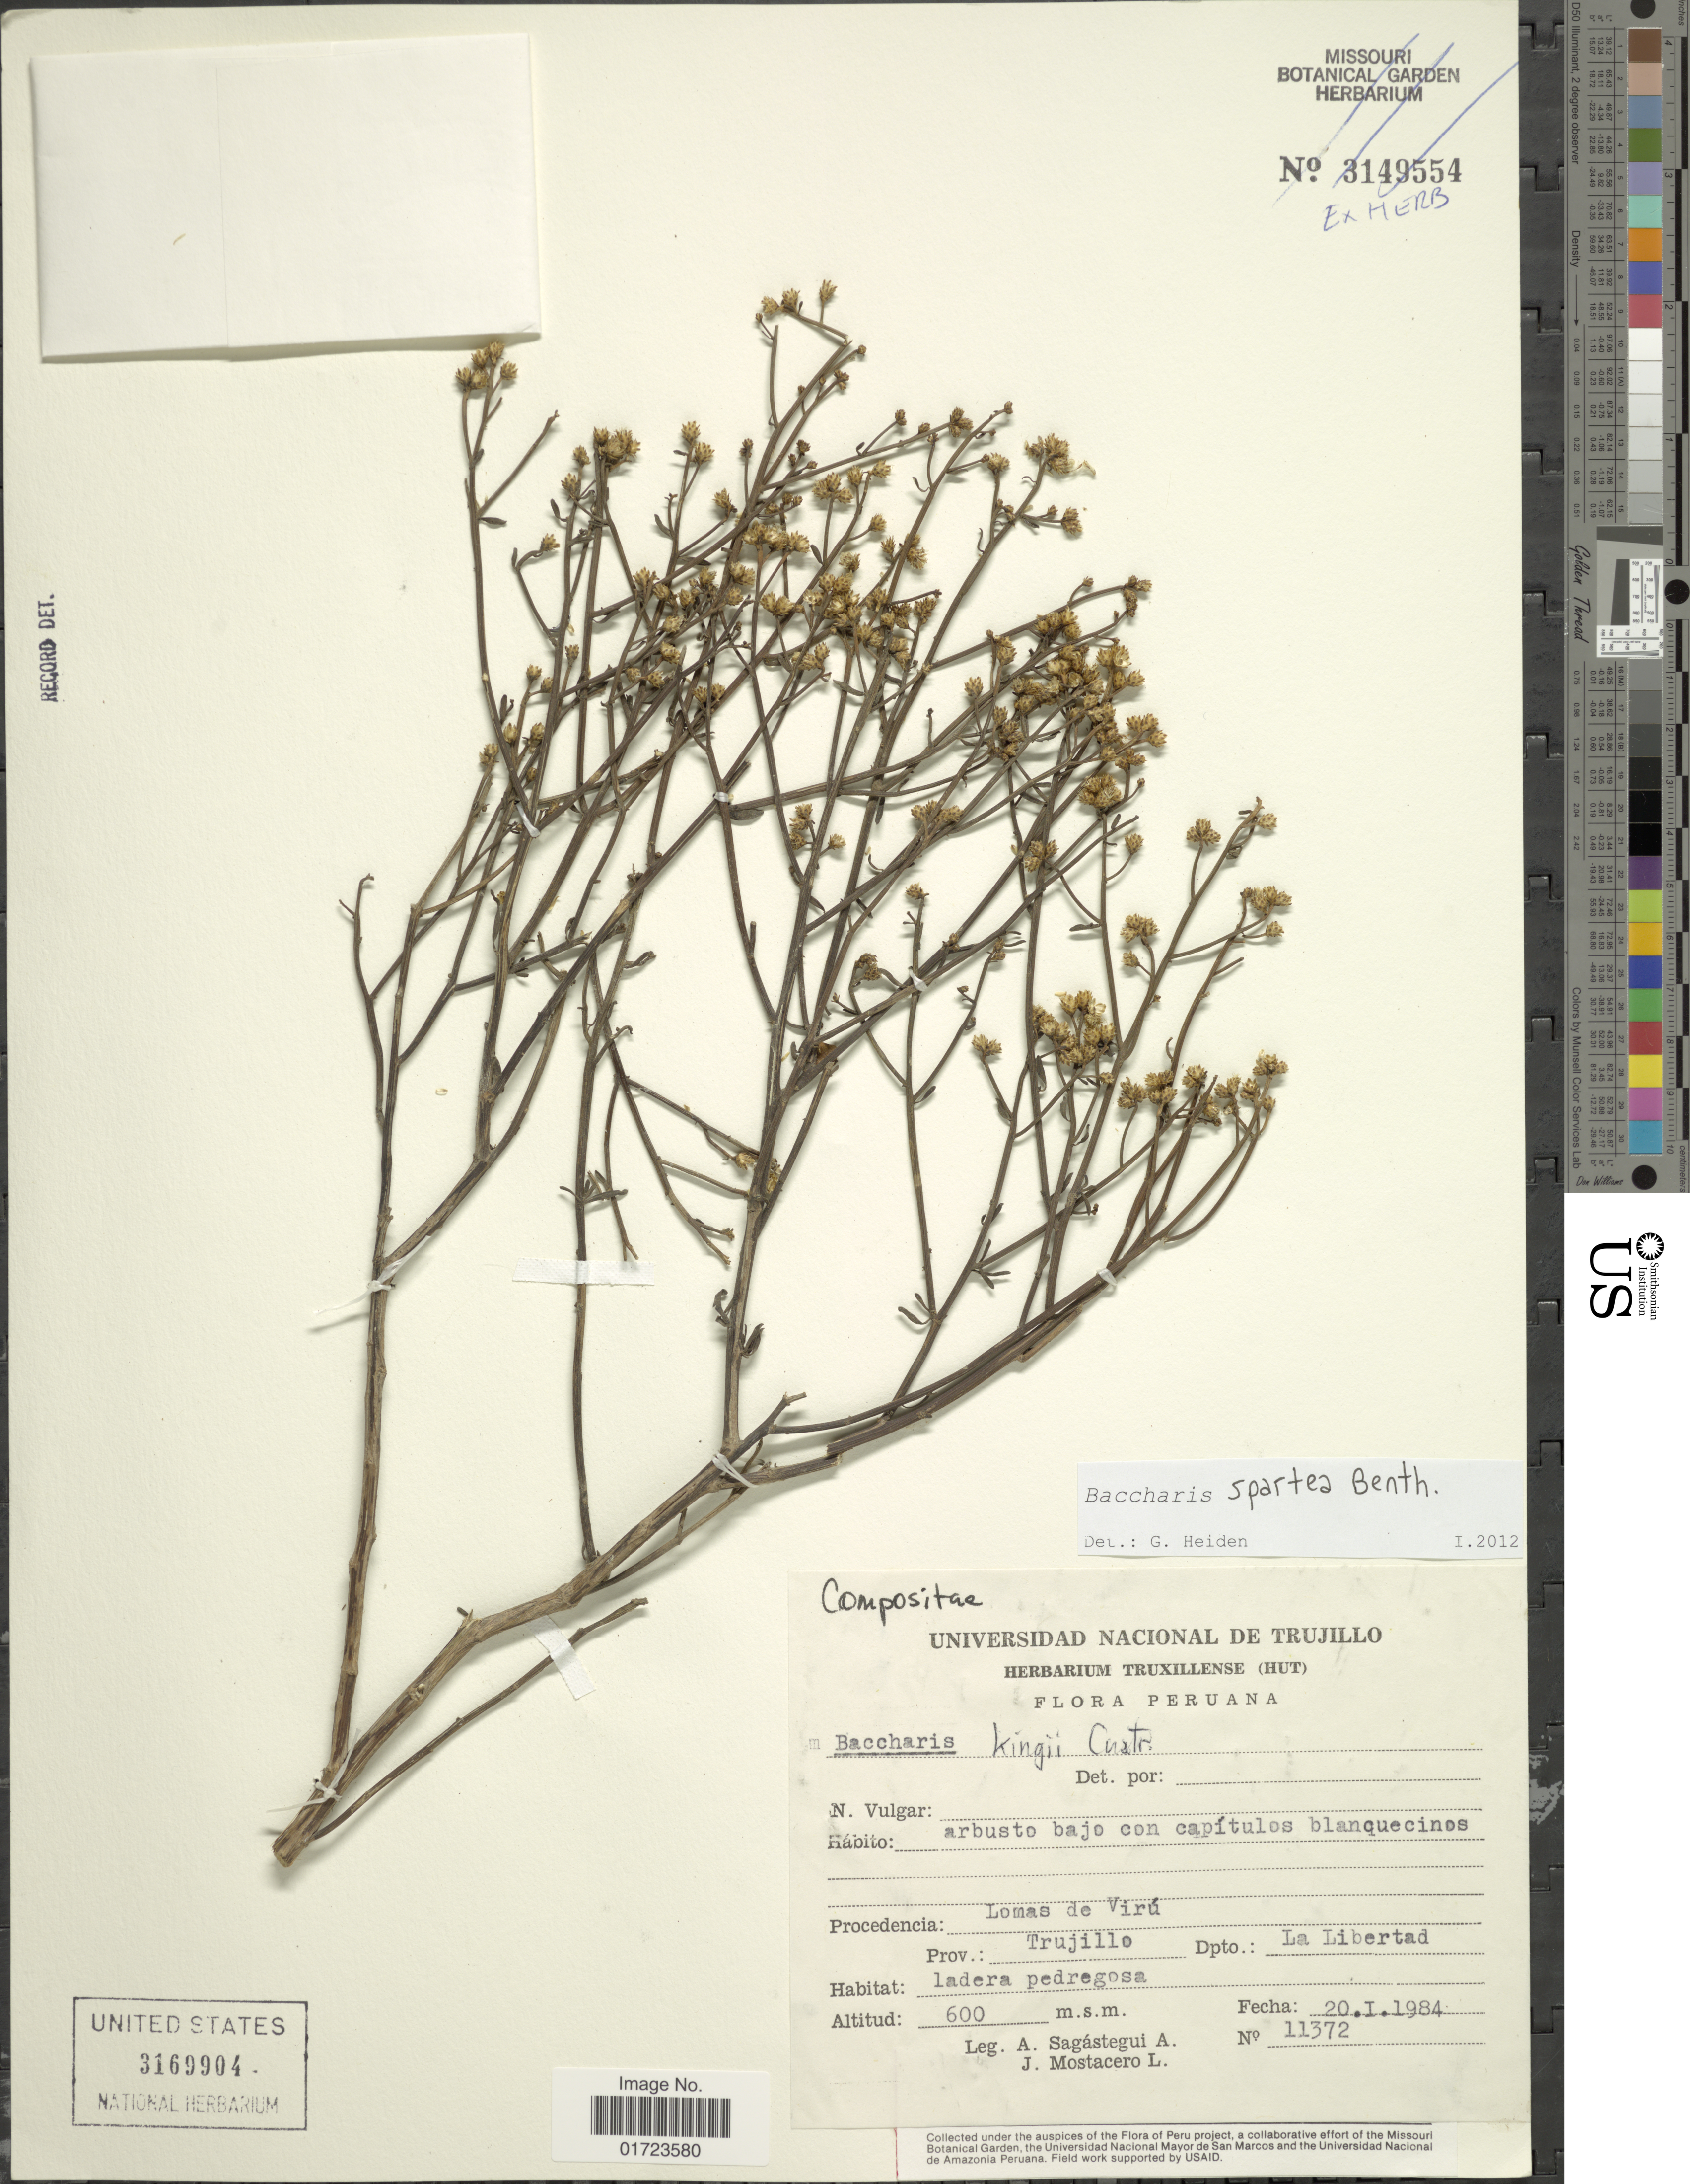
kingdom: Plantae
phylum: Tracheophyta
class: Magnoliopsida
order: Asterales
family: Asteraceae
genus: Baccharis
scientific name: Baccharis spartea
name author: Benth.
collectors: A. Sagástegui A. & J. Mostacero L.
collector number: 11372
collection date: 1984-01-20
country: Peru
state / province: La Libertad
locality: Lomas de Viru, Prov. Trujillo, Dpto.: La Libertad.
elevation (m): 600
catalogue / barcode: US 3169904